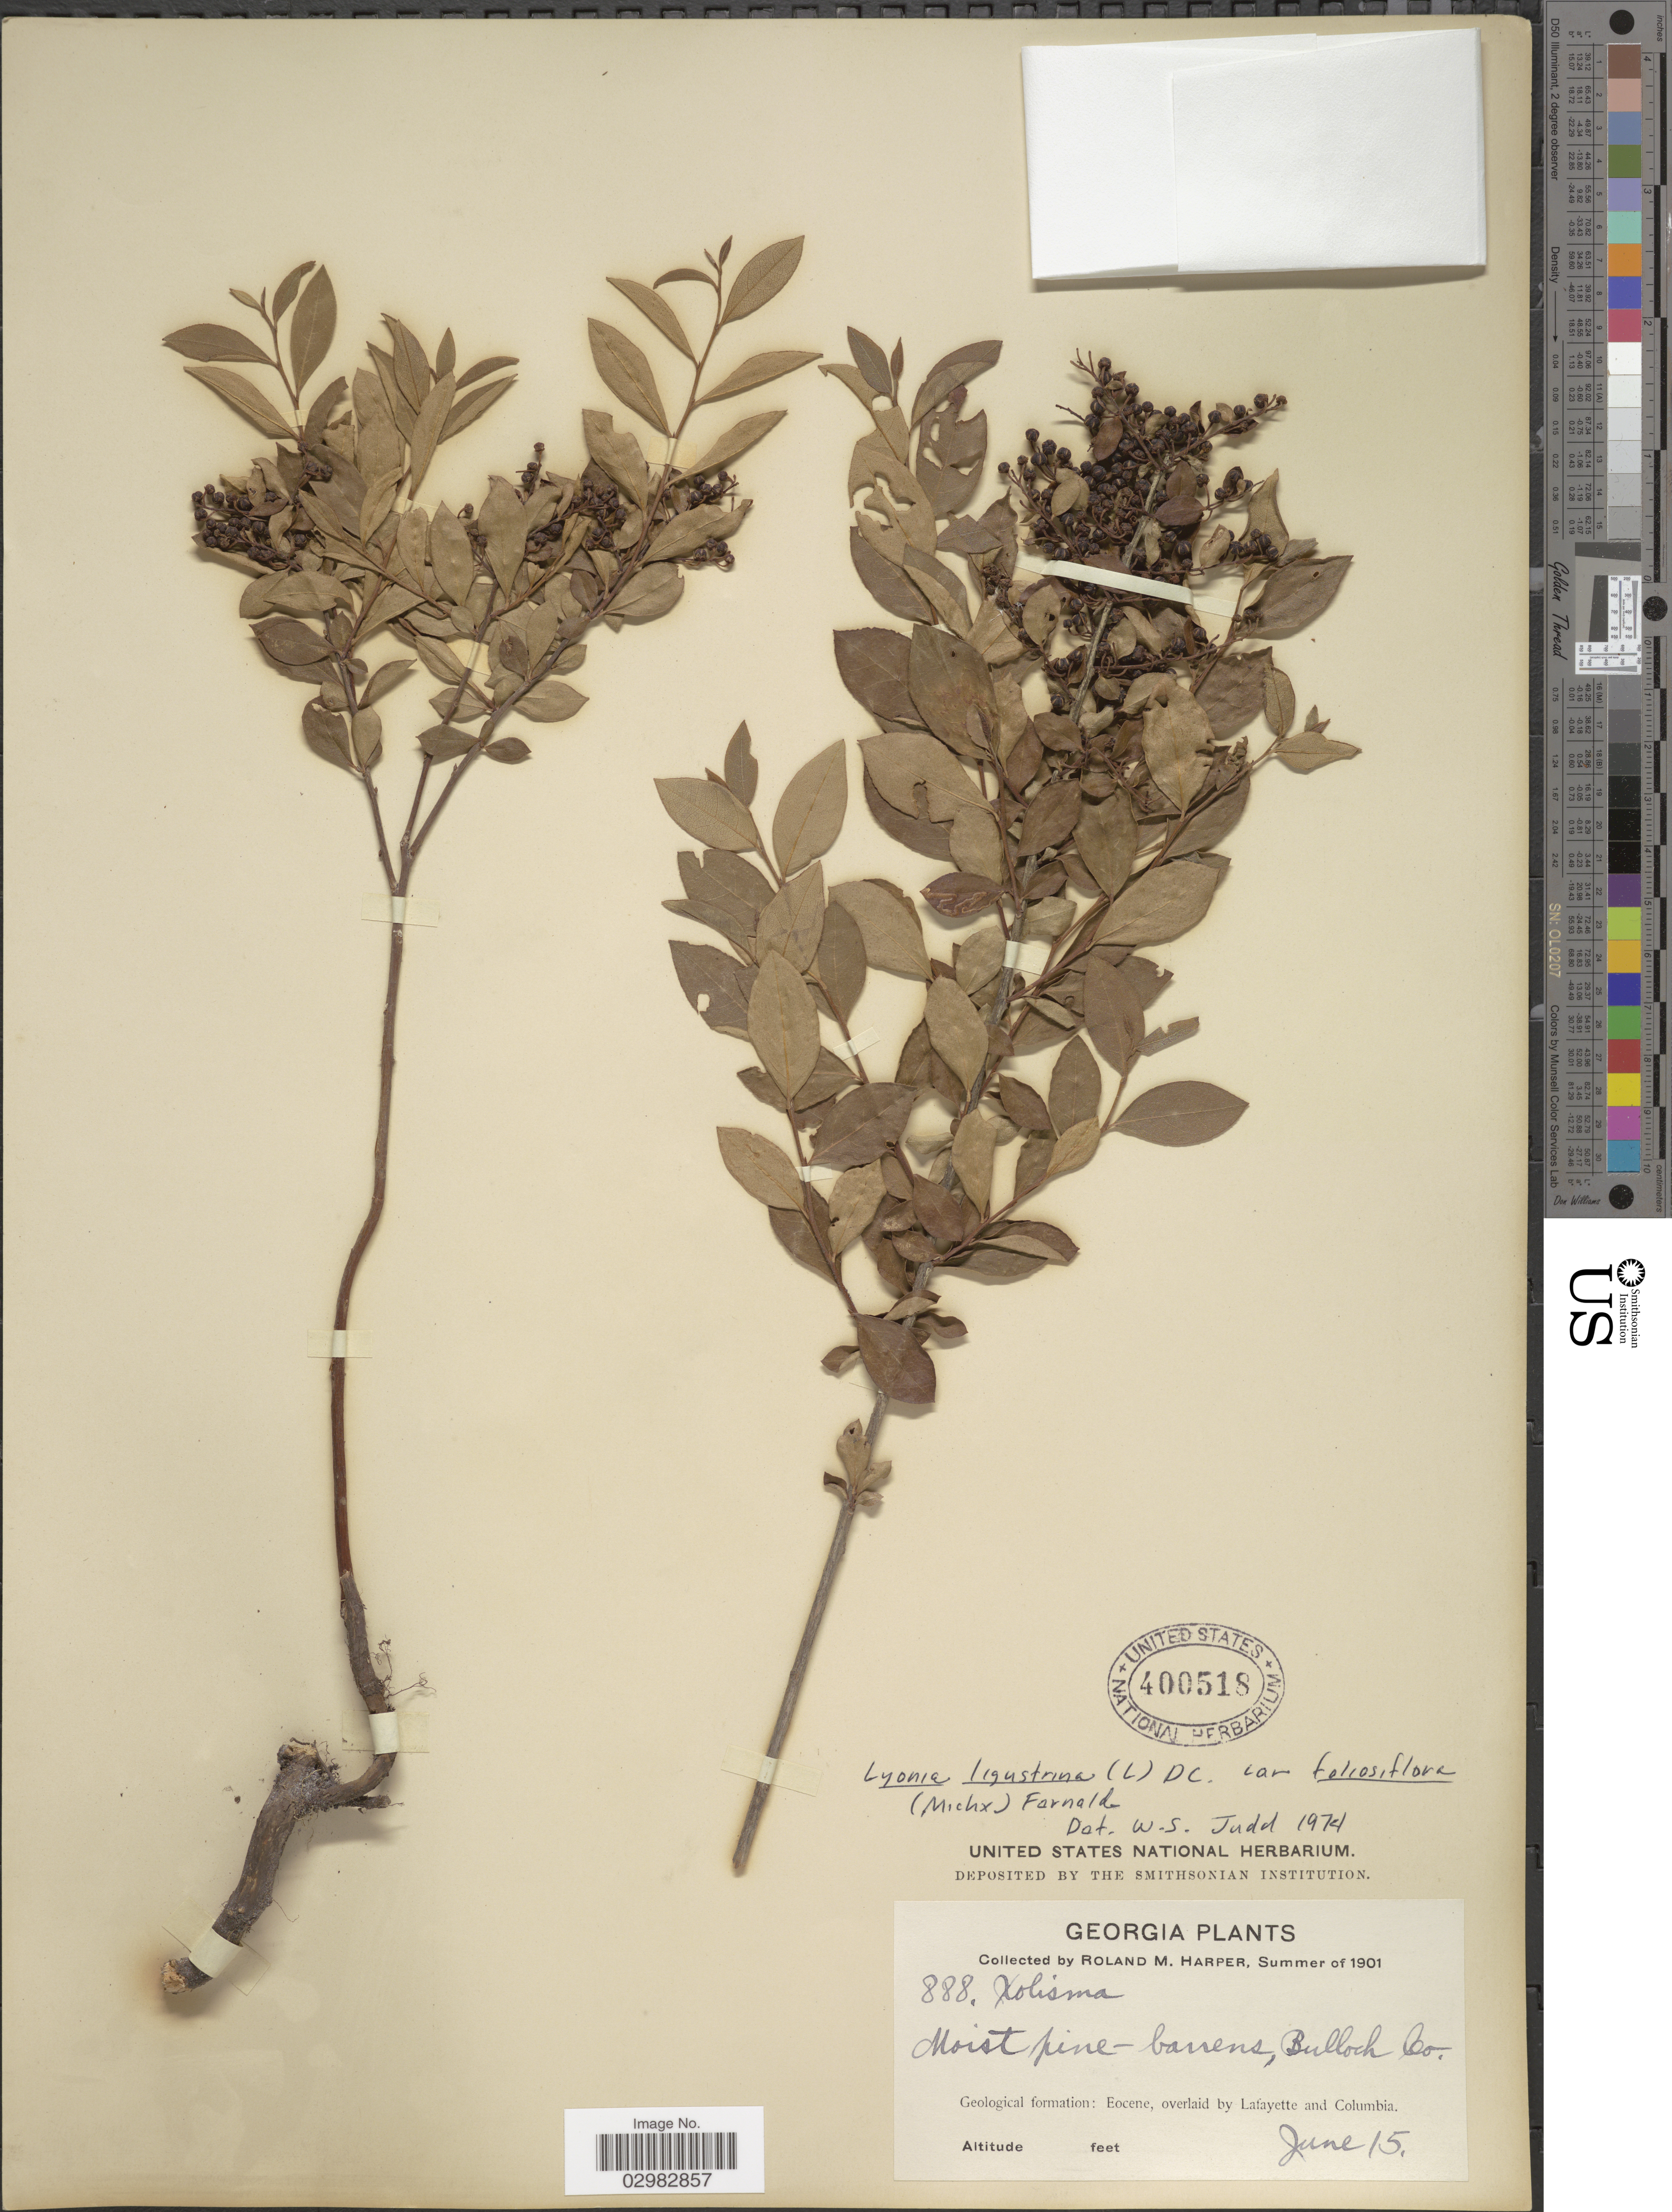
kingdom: Plantae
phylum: Tracheophyta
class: Magnoliopsida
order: Ericales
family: Ericaceae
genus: Lyonia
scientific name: Lyonia ligustrina var. foliosiflora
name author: (Michx.) Fernald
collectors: R. M. Harper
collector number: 888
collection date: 1901-06-15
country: United States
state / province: Georgia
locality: Bullock Co. Geological formation: Eocene, overlaid by Lafayette and Columbia.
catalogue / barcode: US 400518